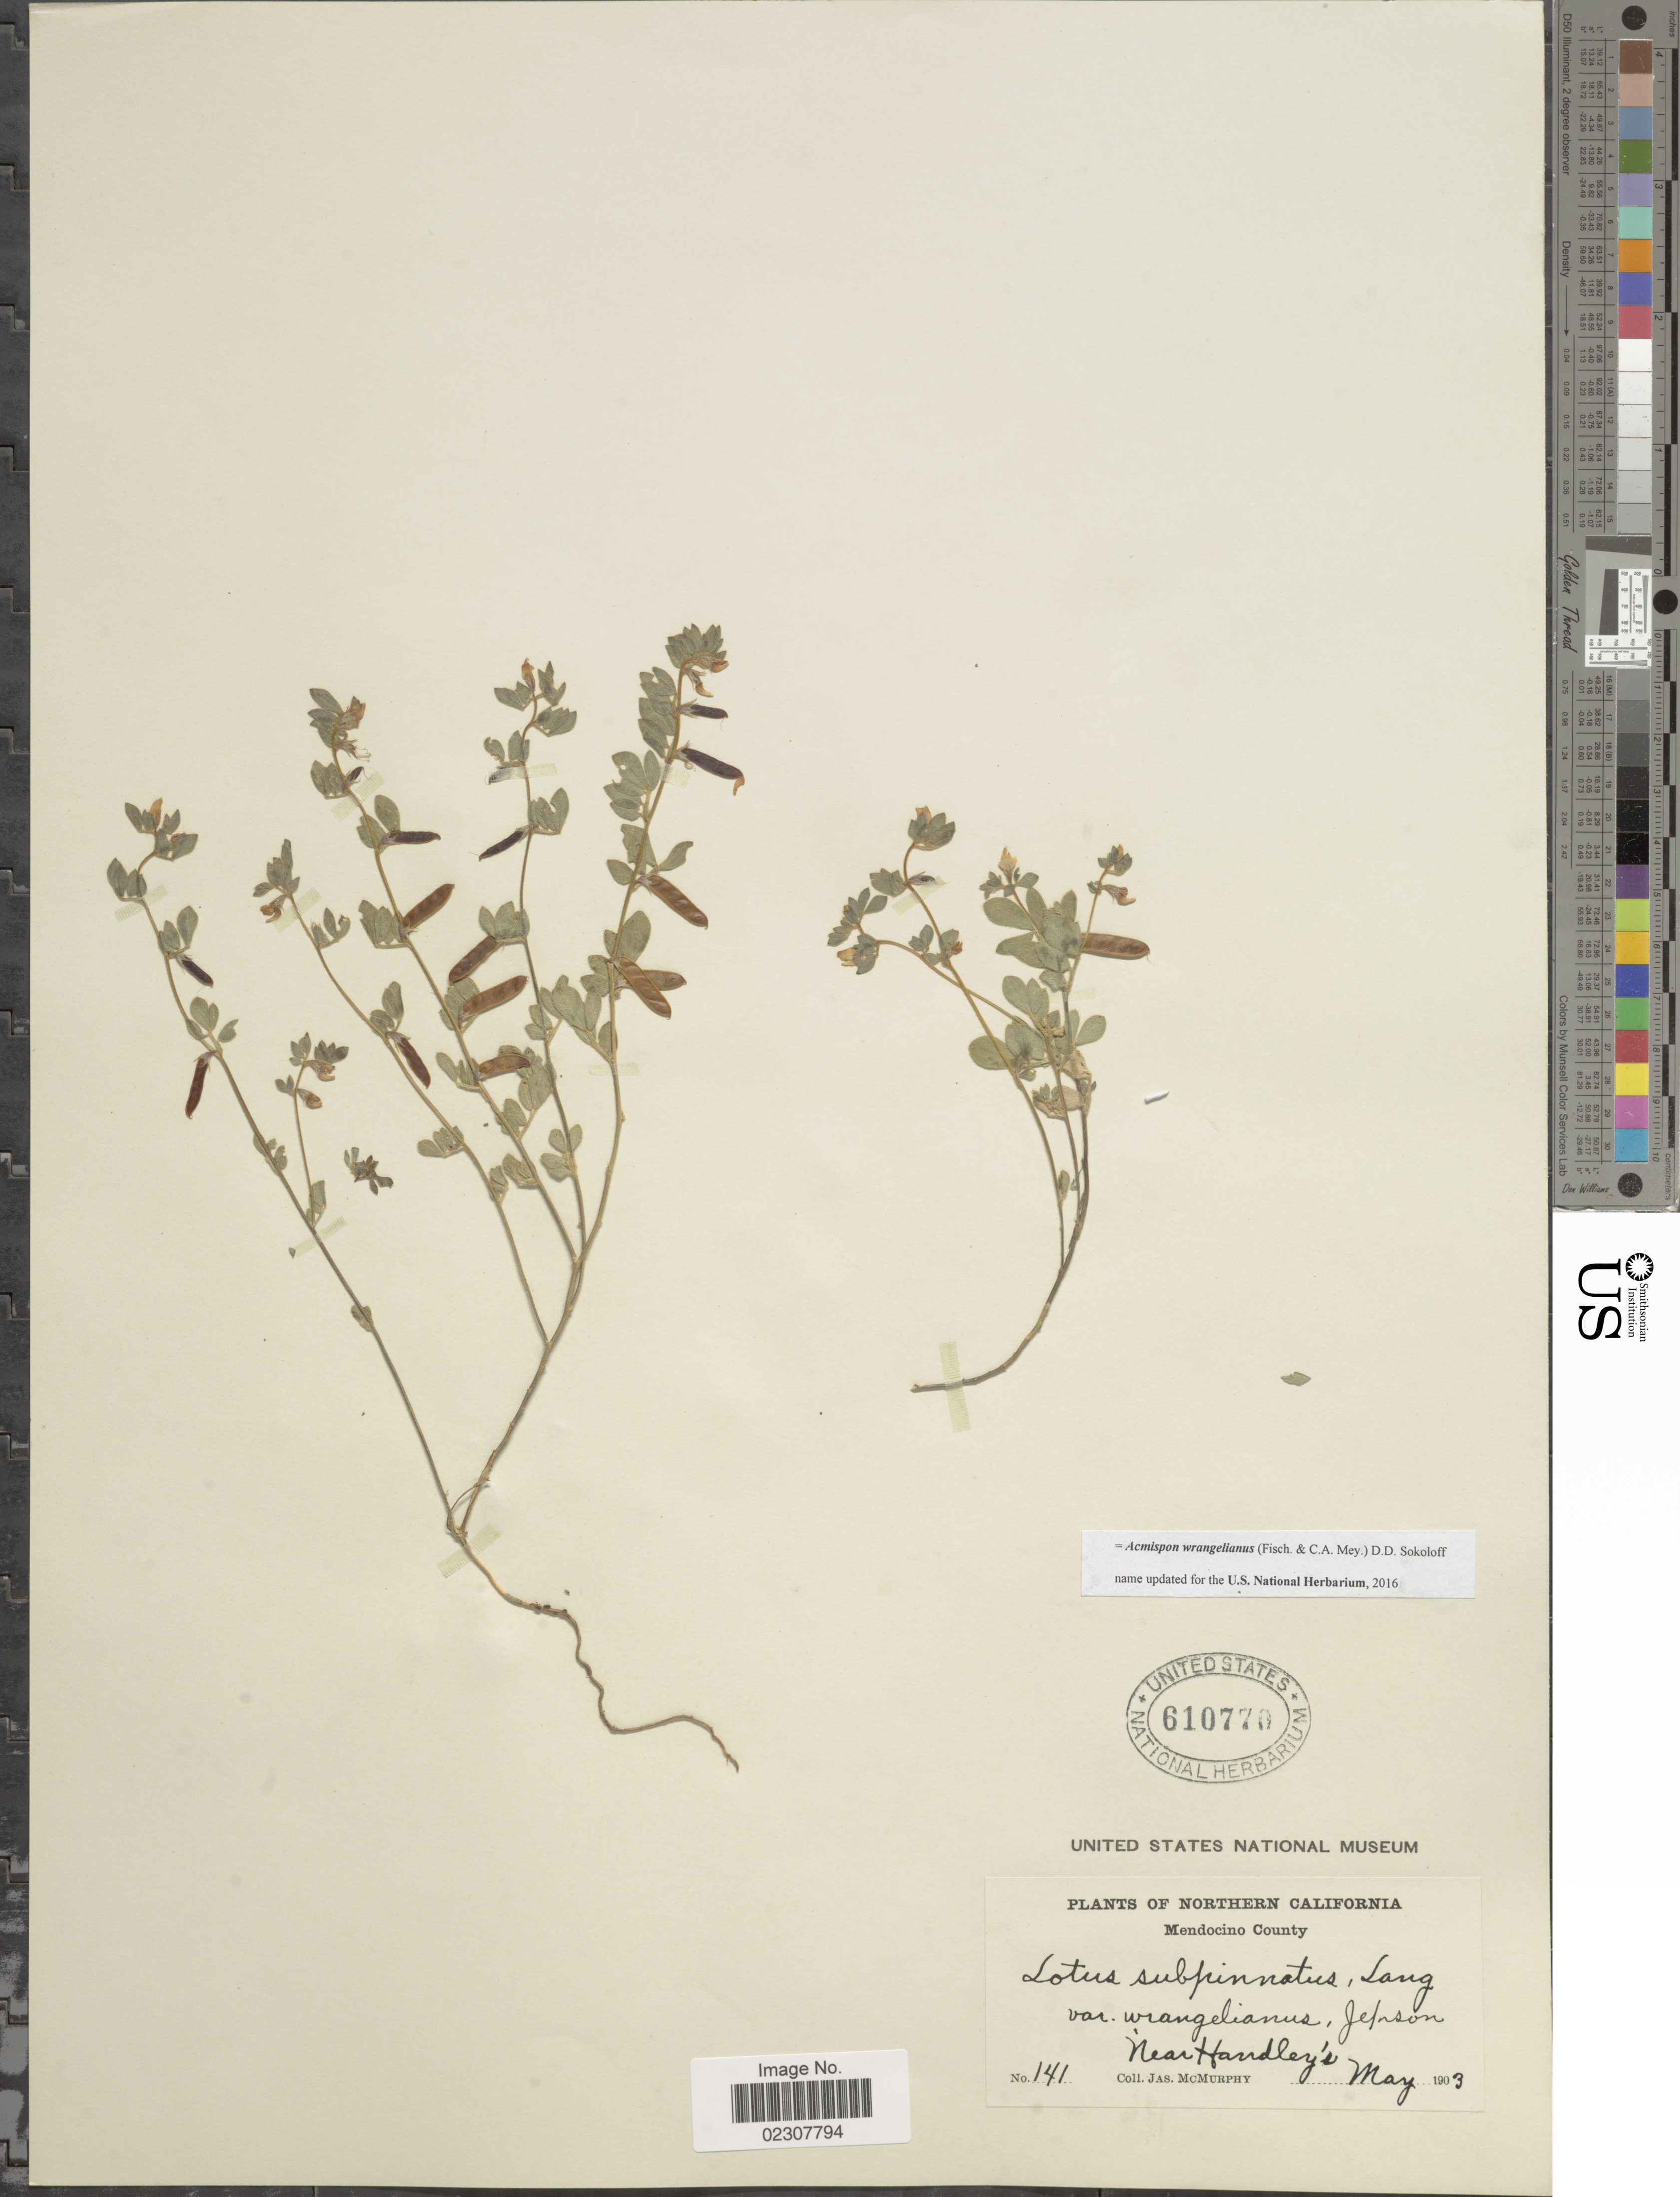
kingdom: Plantae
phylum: Tracheophyta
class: Magnoliopsida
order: Fabales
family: Fabaceae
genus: Acmispon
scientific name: Acmispon wrangelianus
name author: (Fisch. & C.A. Mey.) D.D. Sokoloff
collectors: J. McMurphy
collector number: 141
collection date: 1903-05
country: United States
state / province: California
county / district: Mendocino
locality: Jepson, near Handley's.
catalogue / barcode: US 610770